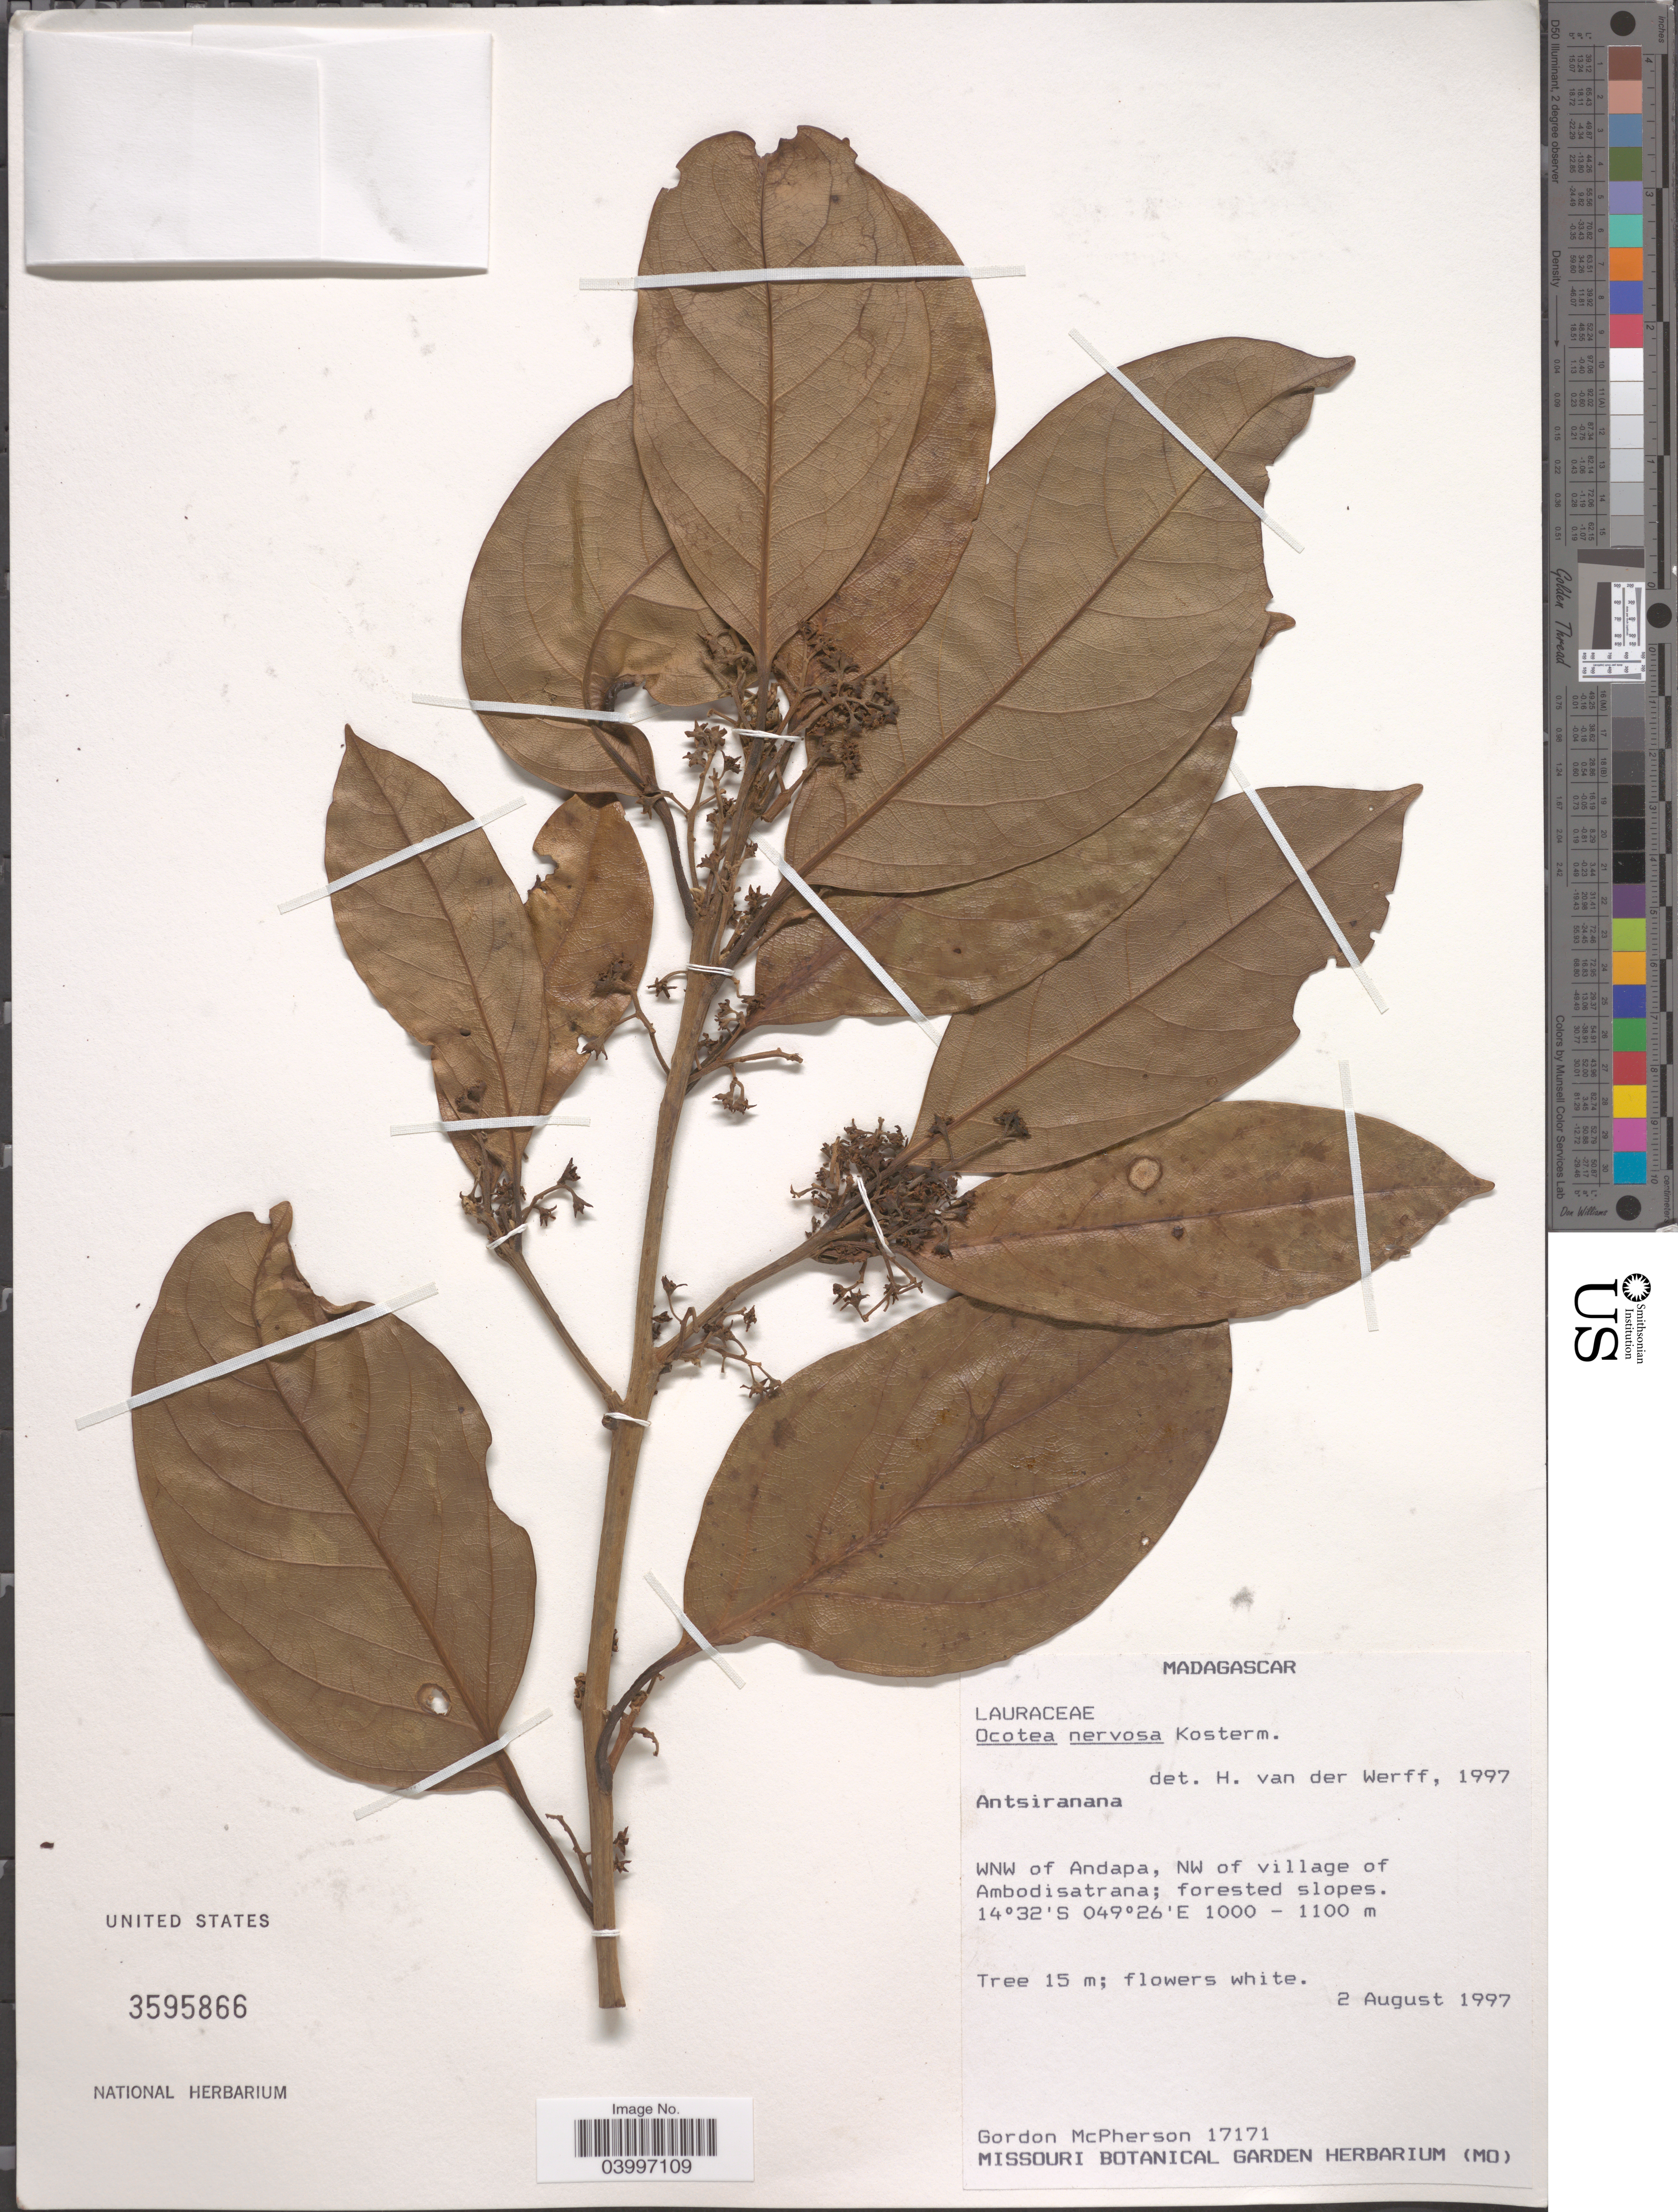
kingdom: Plantae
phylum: Tracheophyta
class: Magnoliopsida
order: Laurales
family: Lauraceae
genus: Ocotea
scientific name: Ocotea nervosa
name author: (Nees) Kosterm.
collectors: G. McPherson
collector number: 17171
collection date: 1997-08-02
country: Madagascar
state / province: Sava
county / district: Andapa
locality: WNW of Andapa, NW of village of Ambodisatrana.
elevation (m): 1000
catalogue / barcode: US 3595866